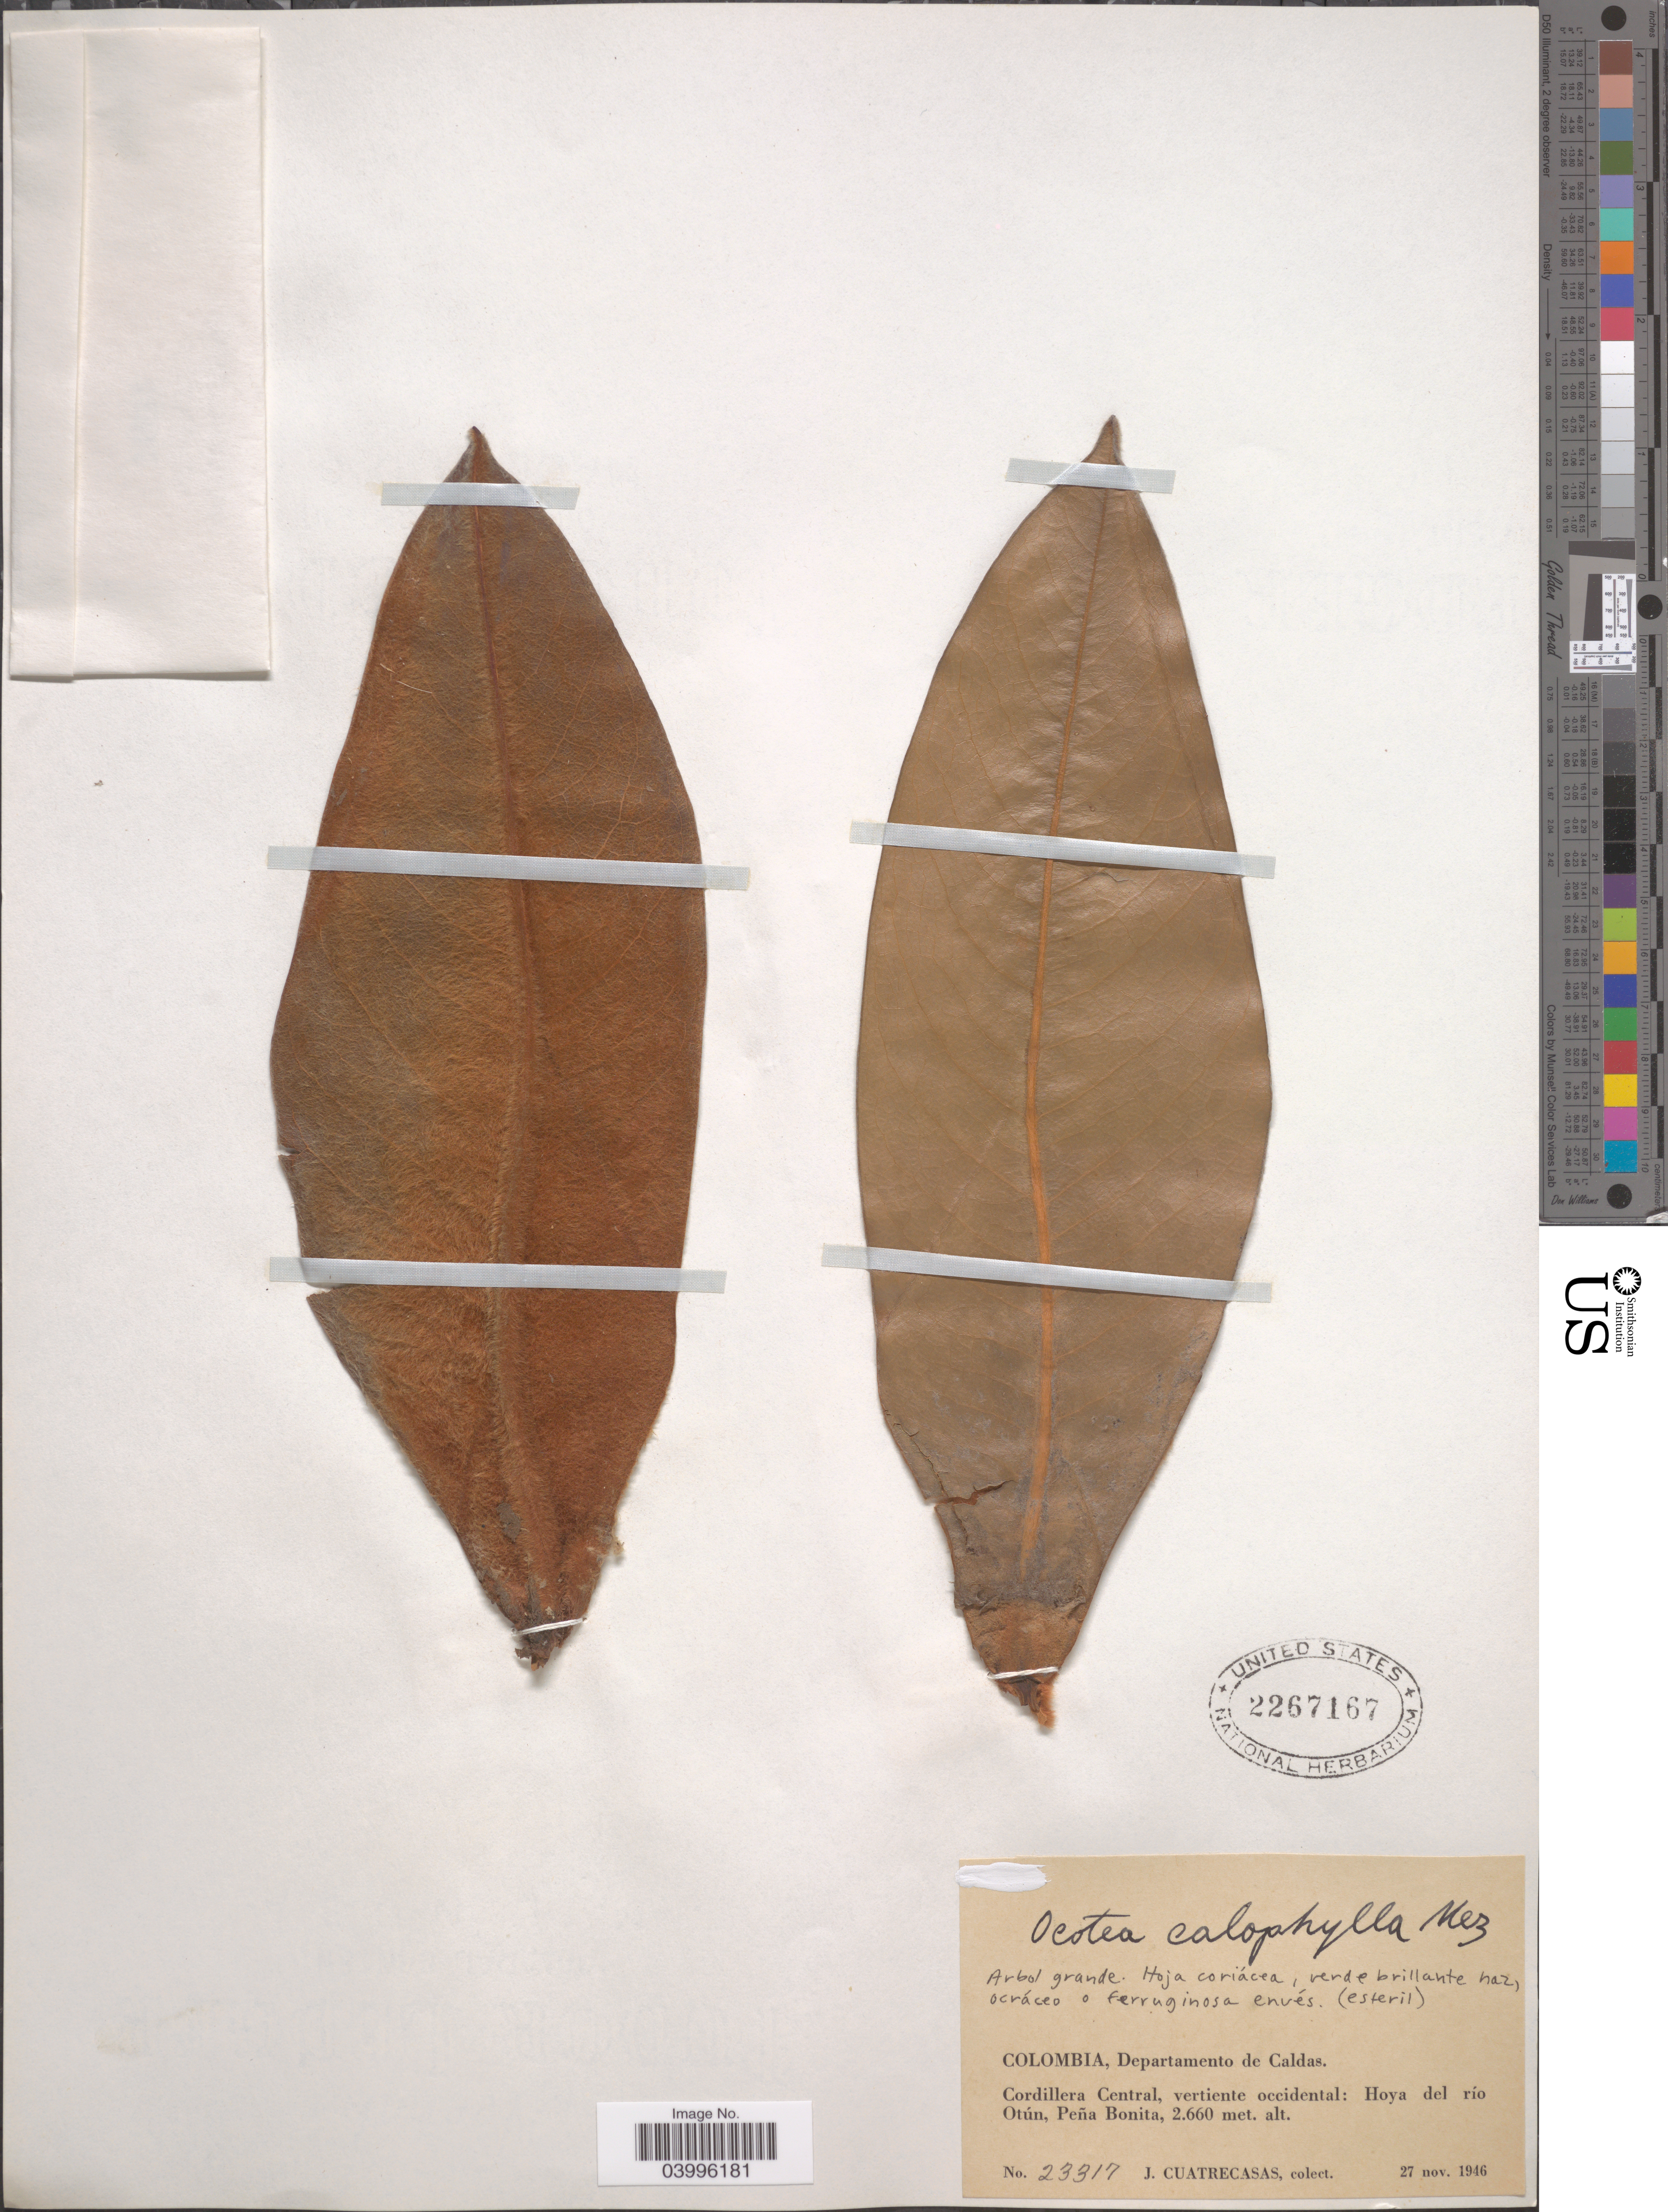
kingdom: Plantae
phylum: Tracheophyta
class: Magnoliopsida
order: Laurales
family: Lauraceae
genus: Ocotea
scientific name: Ocotea calophylla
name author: Mez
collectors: J. Cuatrecasas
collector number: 23317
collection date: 1946-11-27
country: Colombia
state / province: Caldas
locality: Departamento de Caldas. Cordillera Central, vertiente occidental: Hoya del río Otún, Peña Bonita.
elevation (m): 2660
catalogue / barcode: US 2267167